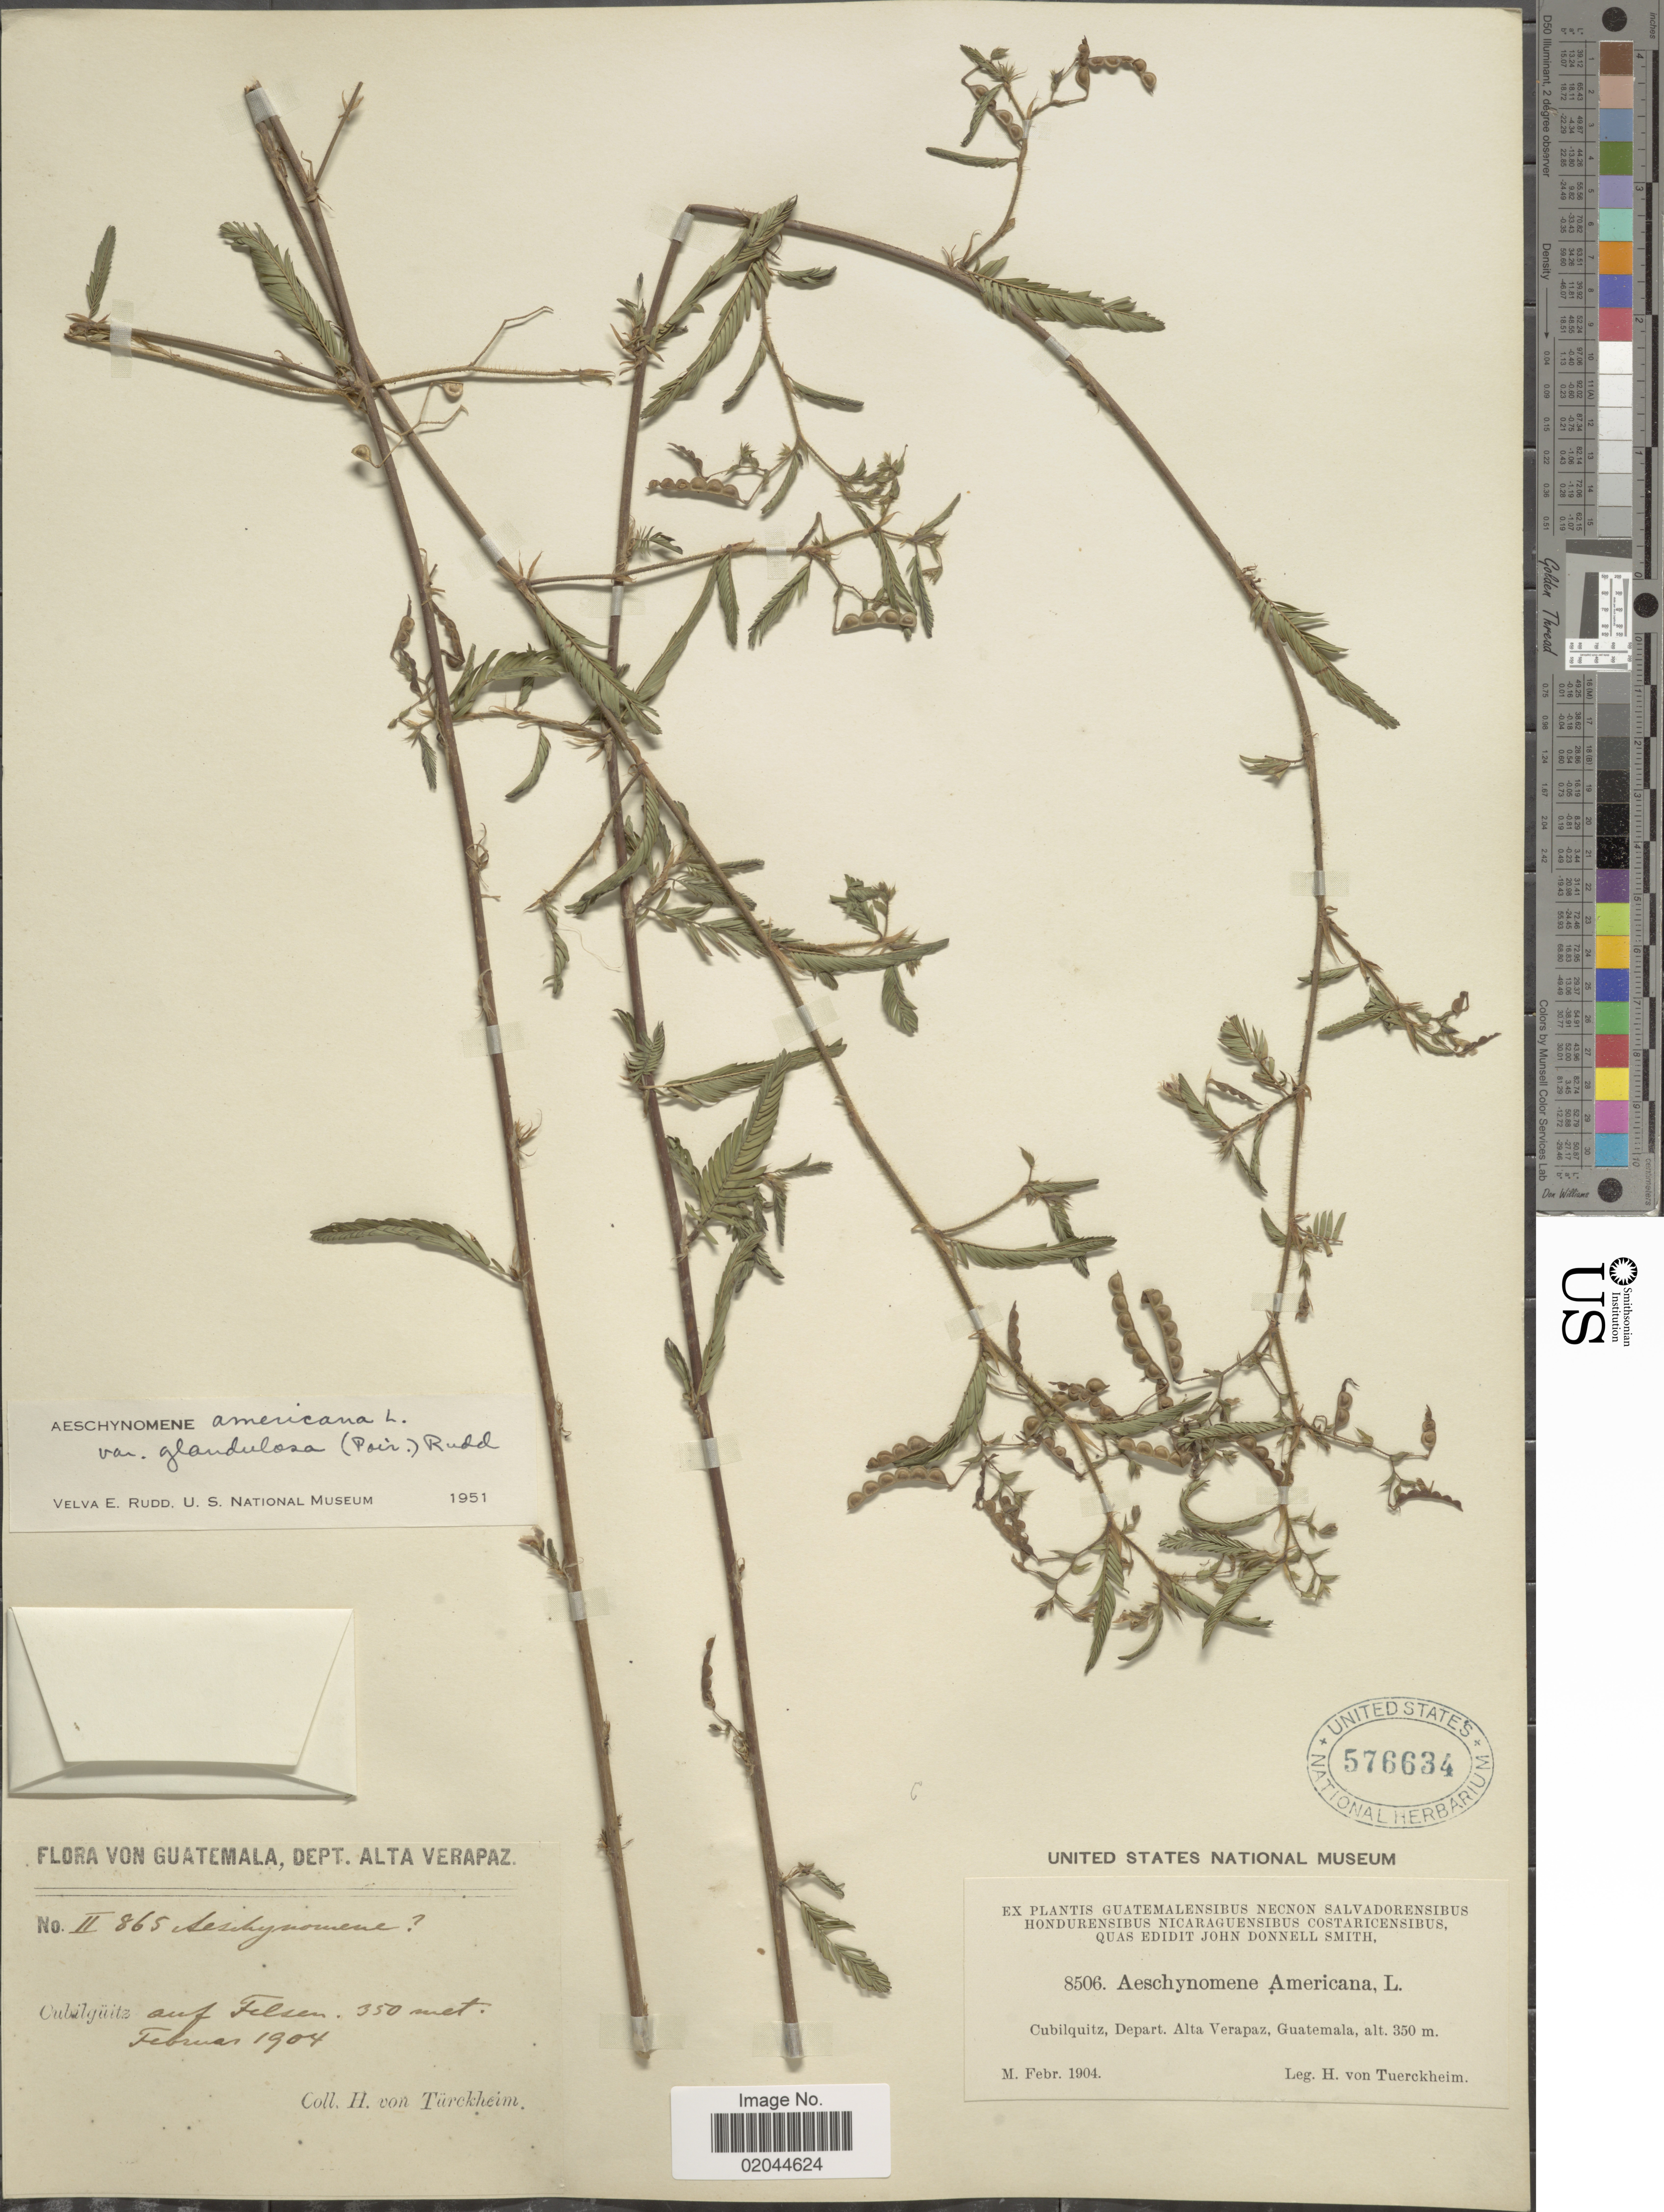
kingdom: Plantae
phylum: Tracheophyta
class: Magnoliopsida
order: Fabales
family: Fabaceae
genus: Aeschynomene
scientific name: Aeschynomene americana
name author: L.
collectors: H. von Türckheim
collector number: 8506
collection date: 1904-02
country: Guatemala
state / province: Alta Verapaz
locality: Cubilquitz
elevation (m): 350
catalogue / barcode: US 576634